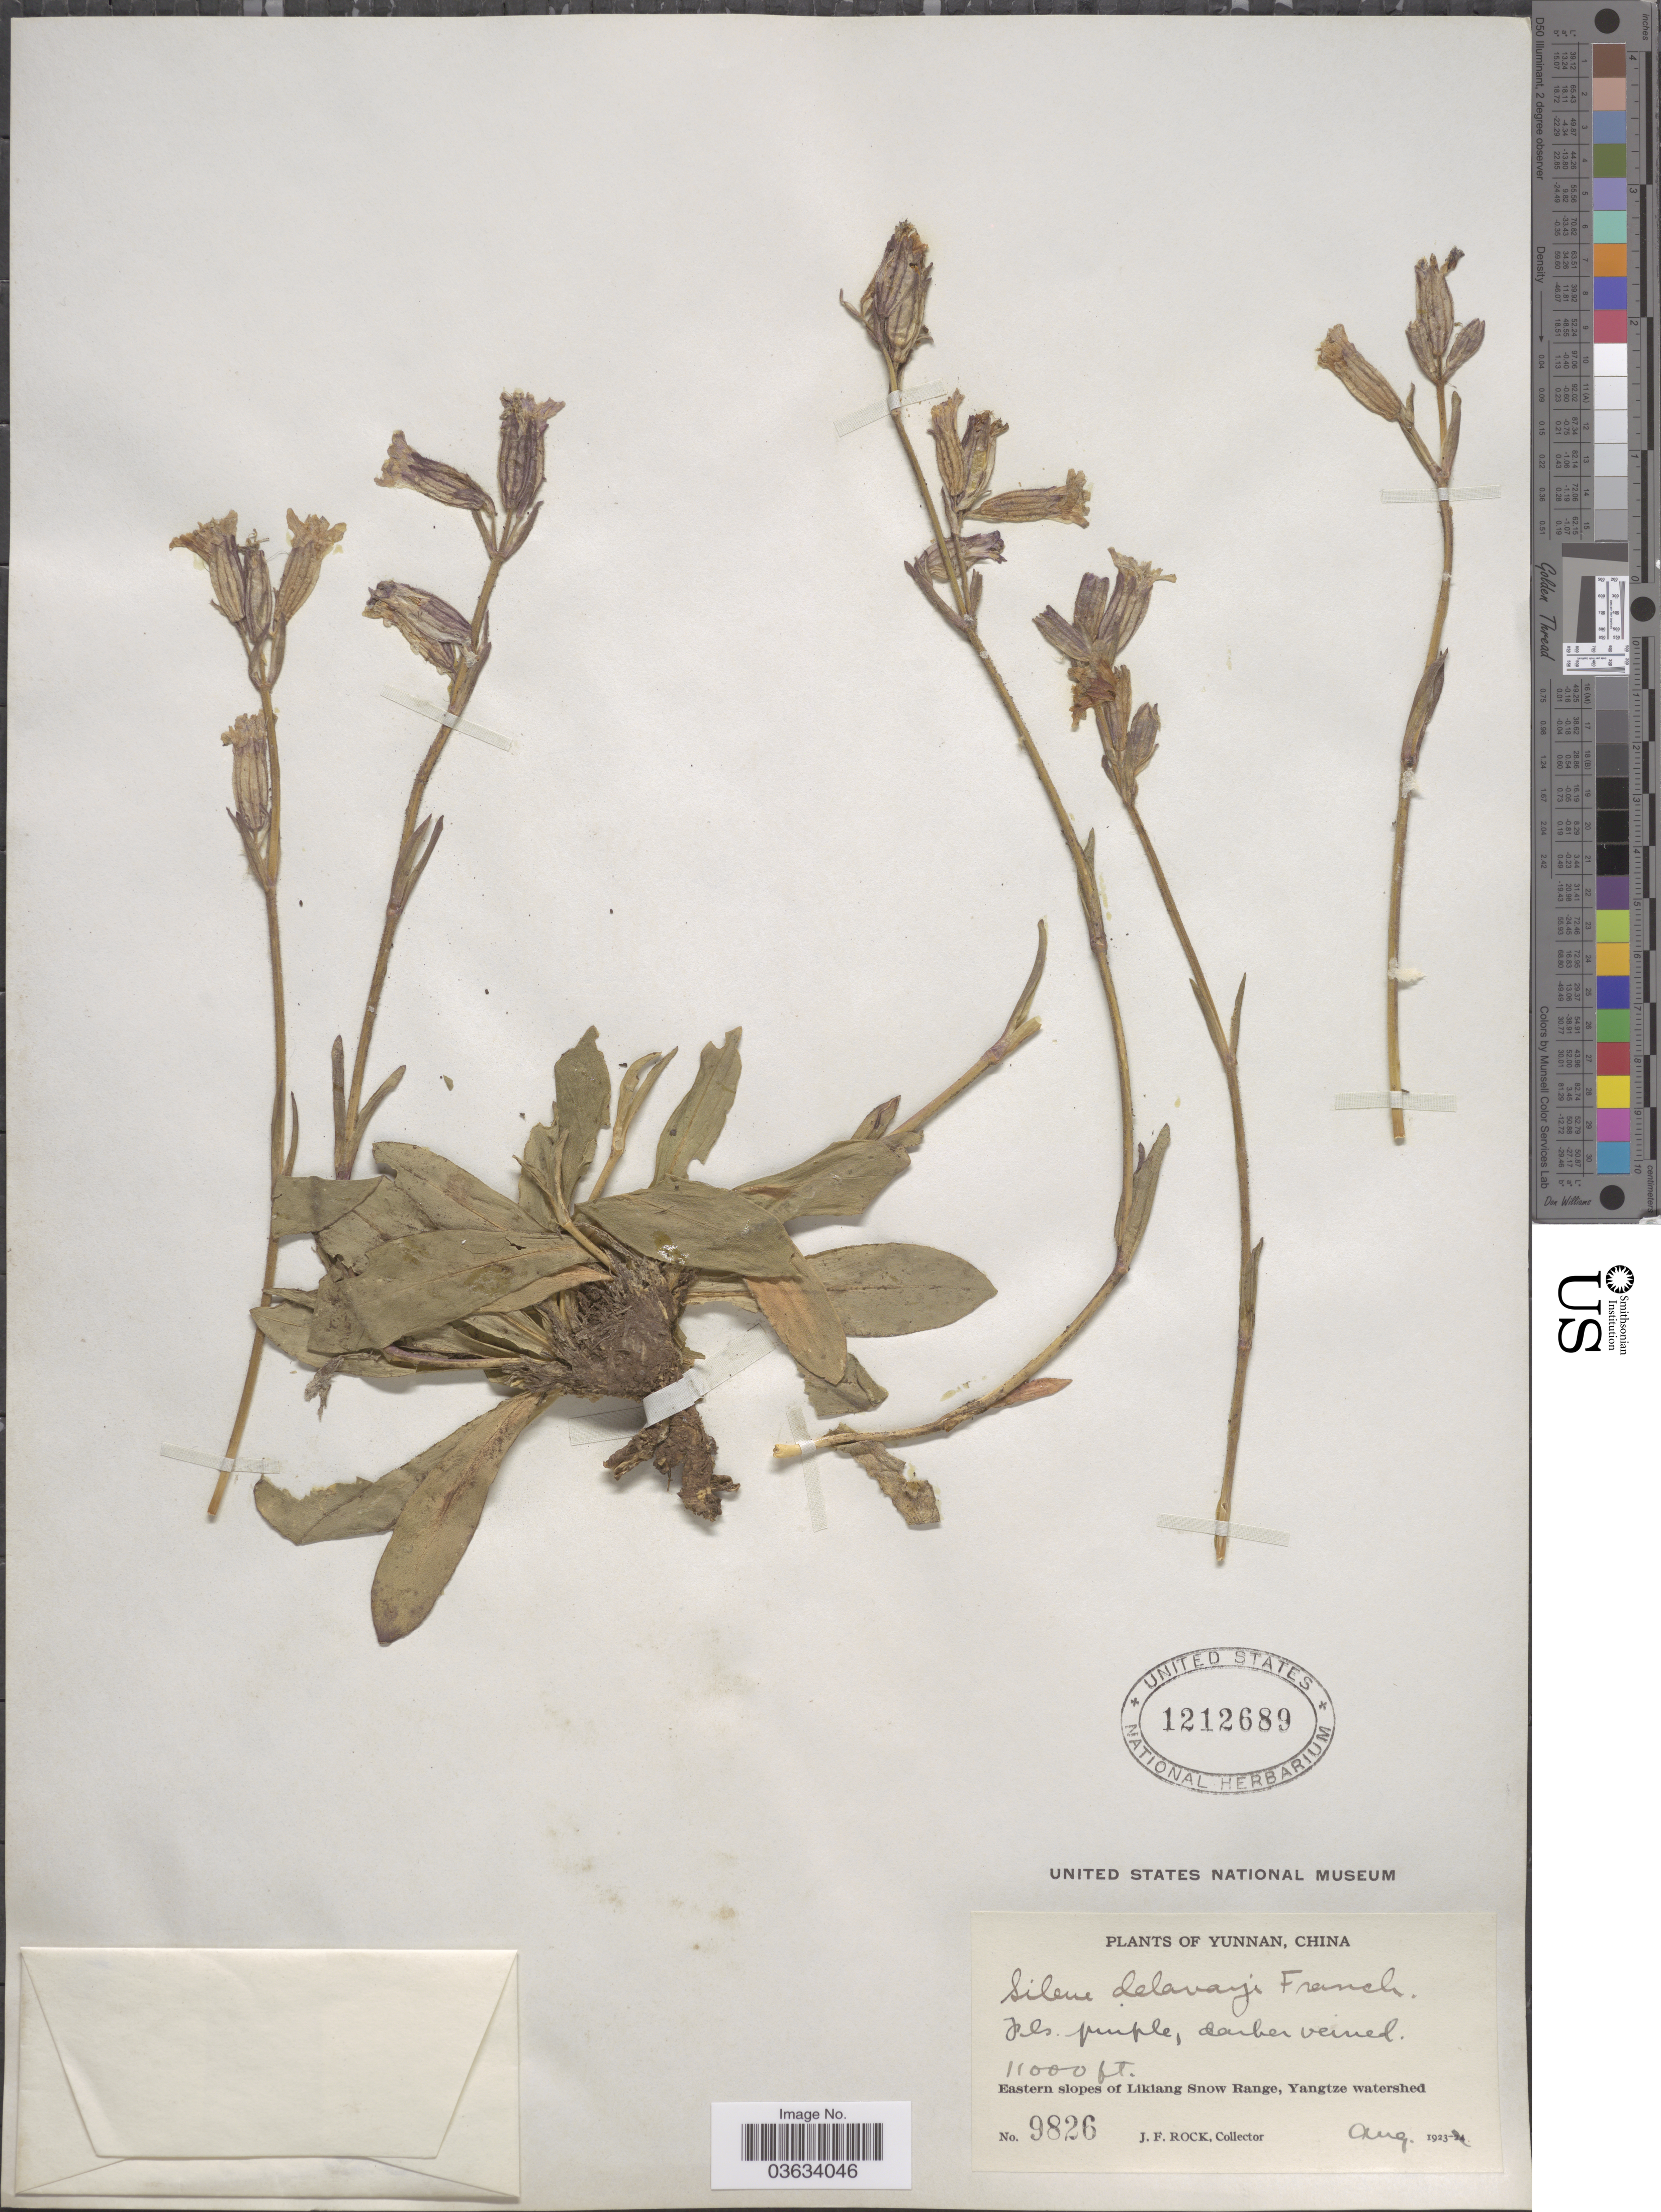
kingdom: Plantae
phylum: Tracheophyta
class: Magnoliopsida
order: Caryophyllales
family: Caryophyllaceae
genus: Silene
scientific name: Silene delavayi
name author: Franch.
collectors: J. Rock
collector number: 9826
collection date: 1923-08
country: China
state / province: Yunnan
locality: Eastern slopes of Likiang Snow Range, Yangtze watershed.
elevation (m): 3353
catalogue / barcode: US 1212689